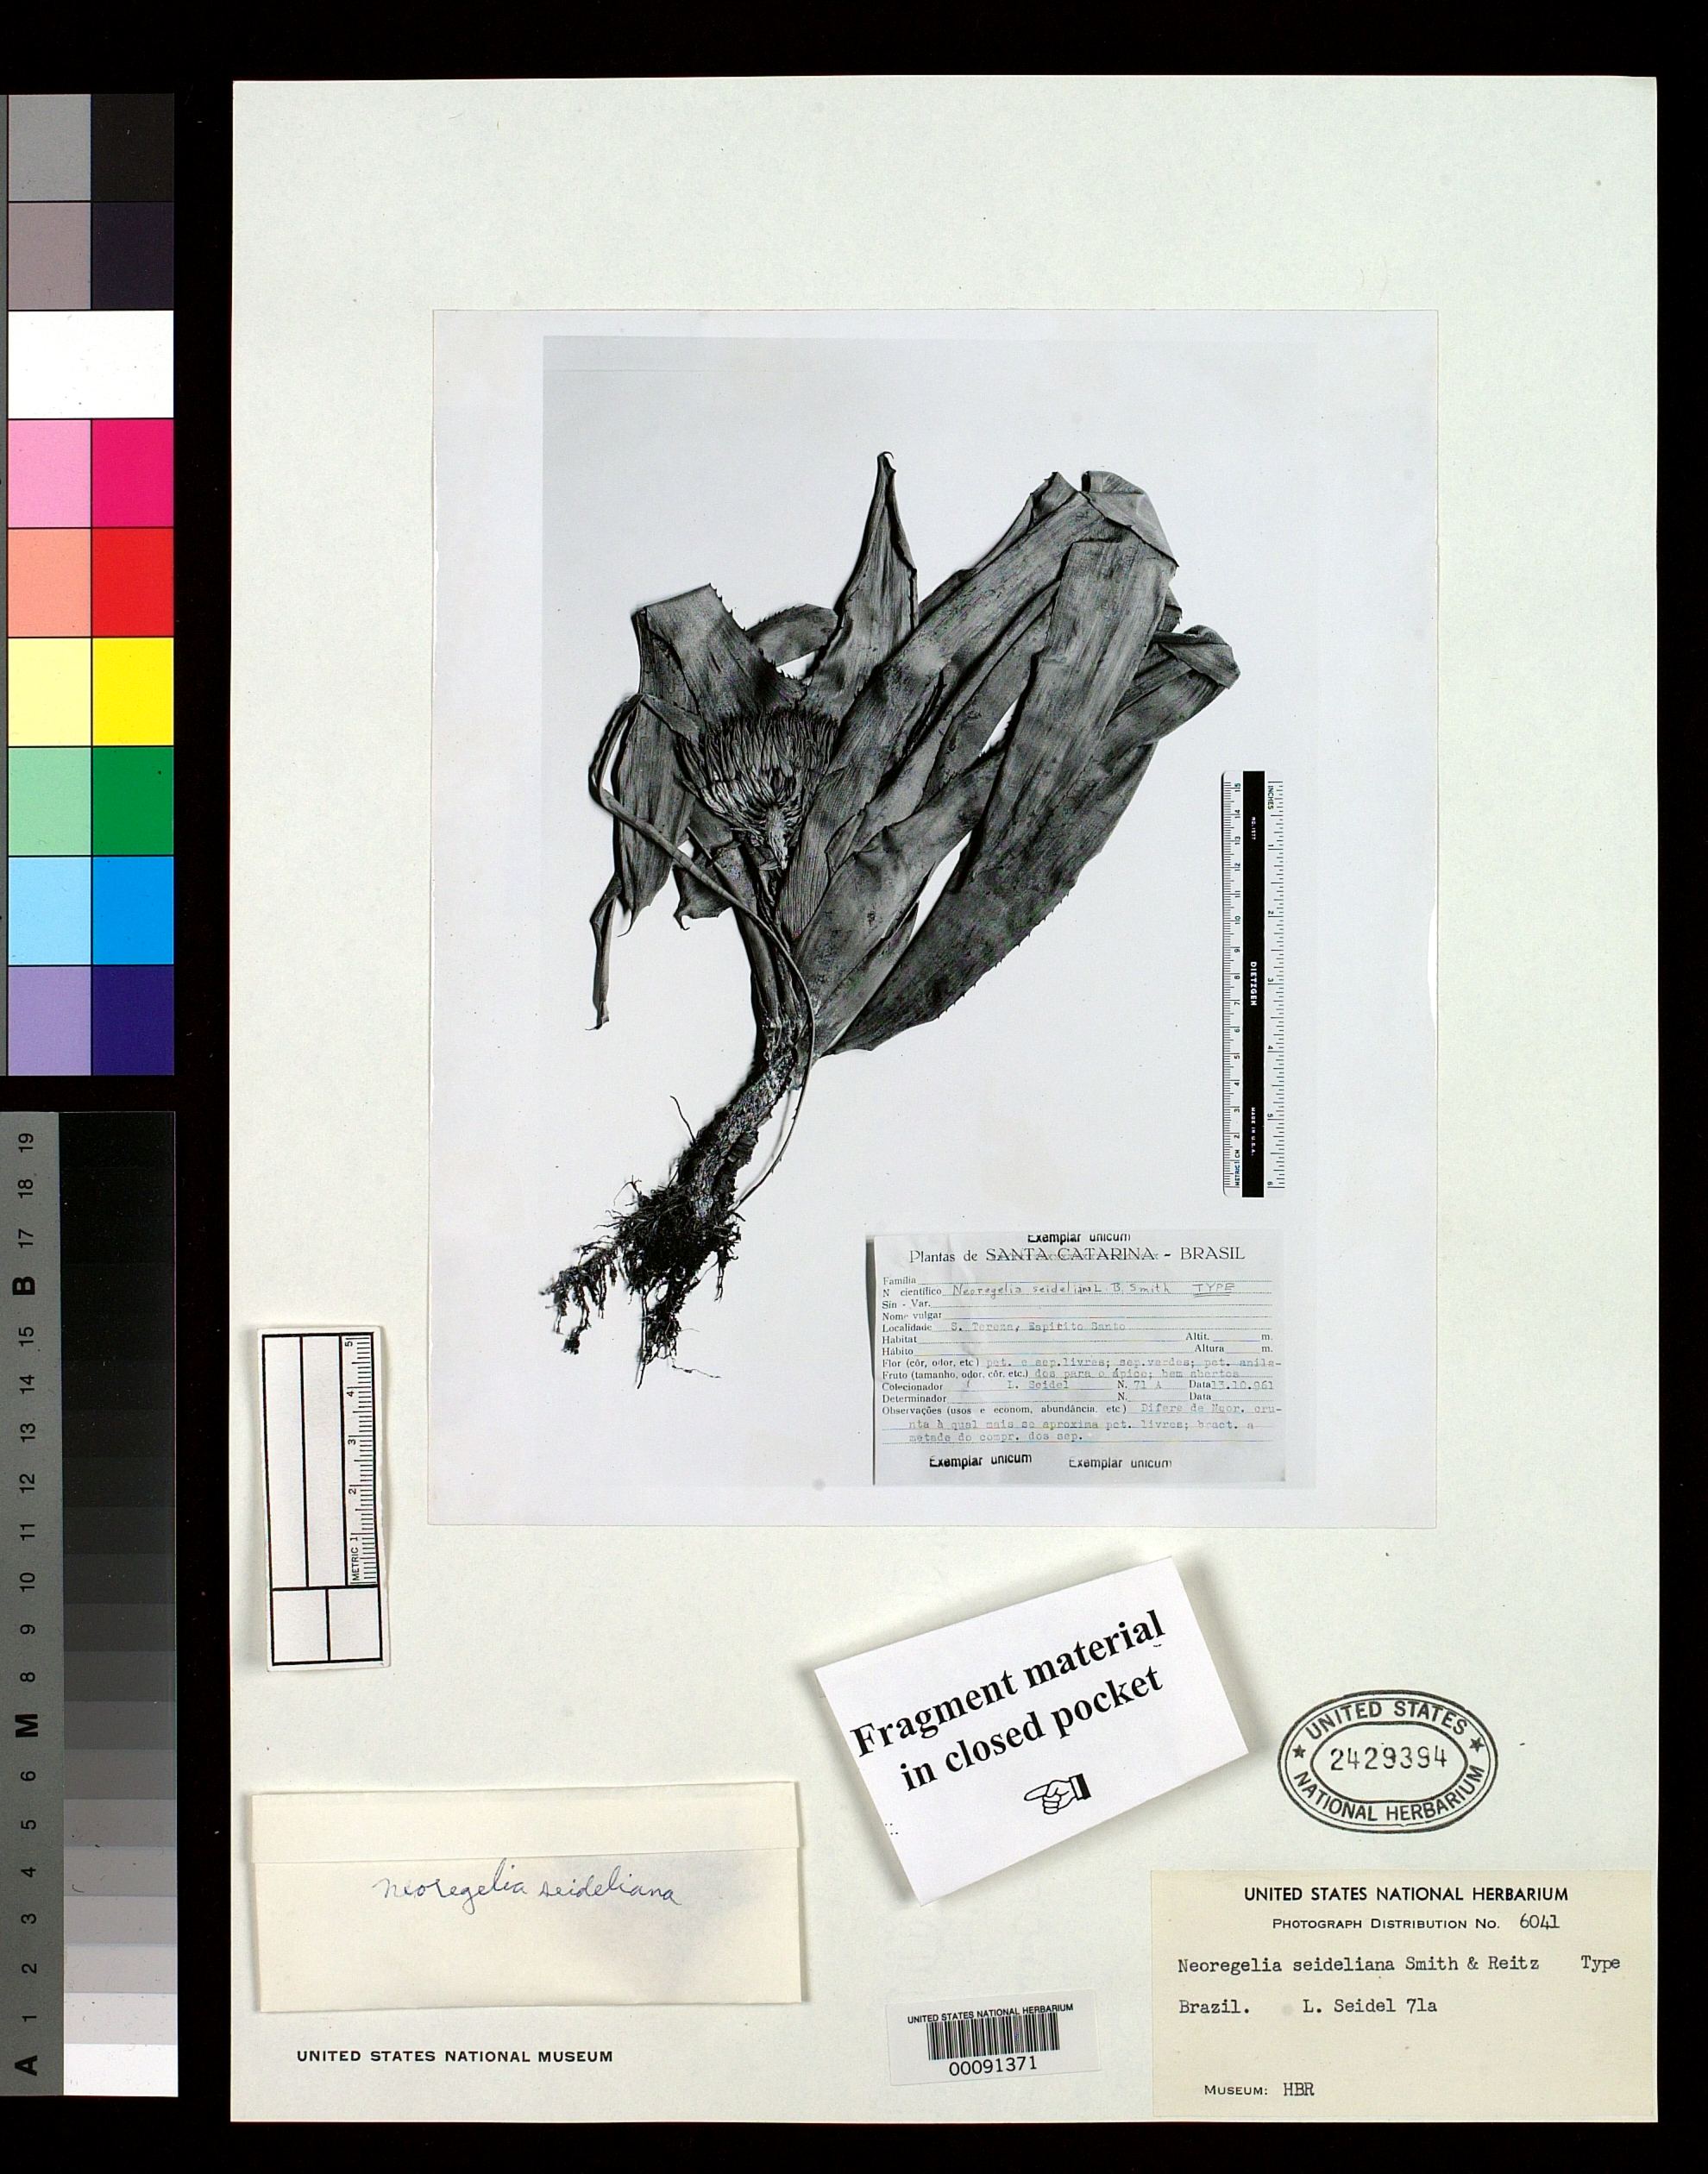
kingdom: Plantae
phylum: Tracheophyta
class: Liliopsida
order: Poales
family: Bromeliaceae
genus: Neoregelia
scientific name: Neoregelia seideliana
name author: L.B. Sm. & Reitz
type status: Type Fragment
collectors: L. Seidel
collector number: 71a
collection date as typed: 13 Oct 1961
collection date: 1961-10-13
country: Brazil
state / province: Espírito Santo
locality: Santa Tereza.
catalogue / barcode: US 2429394